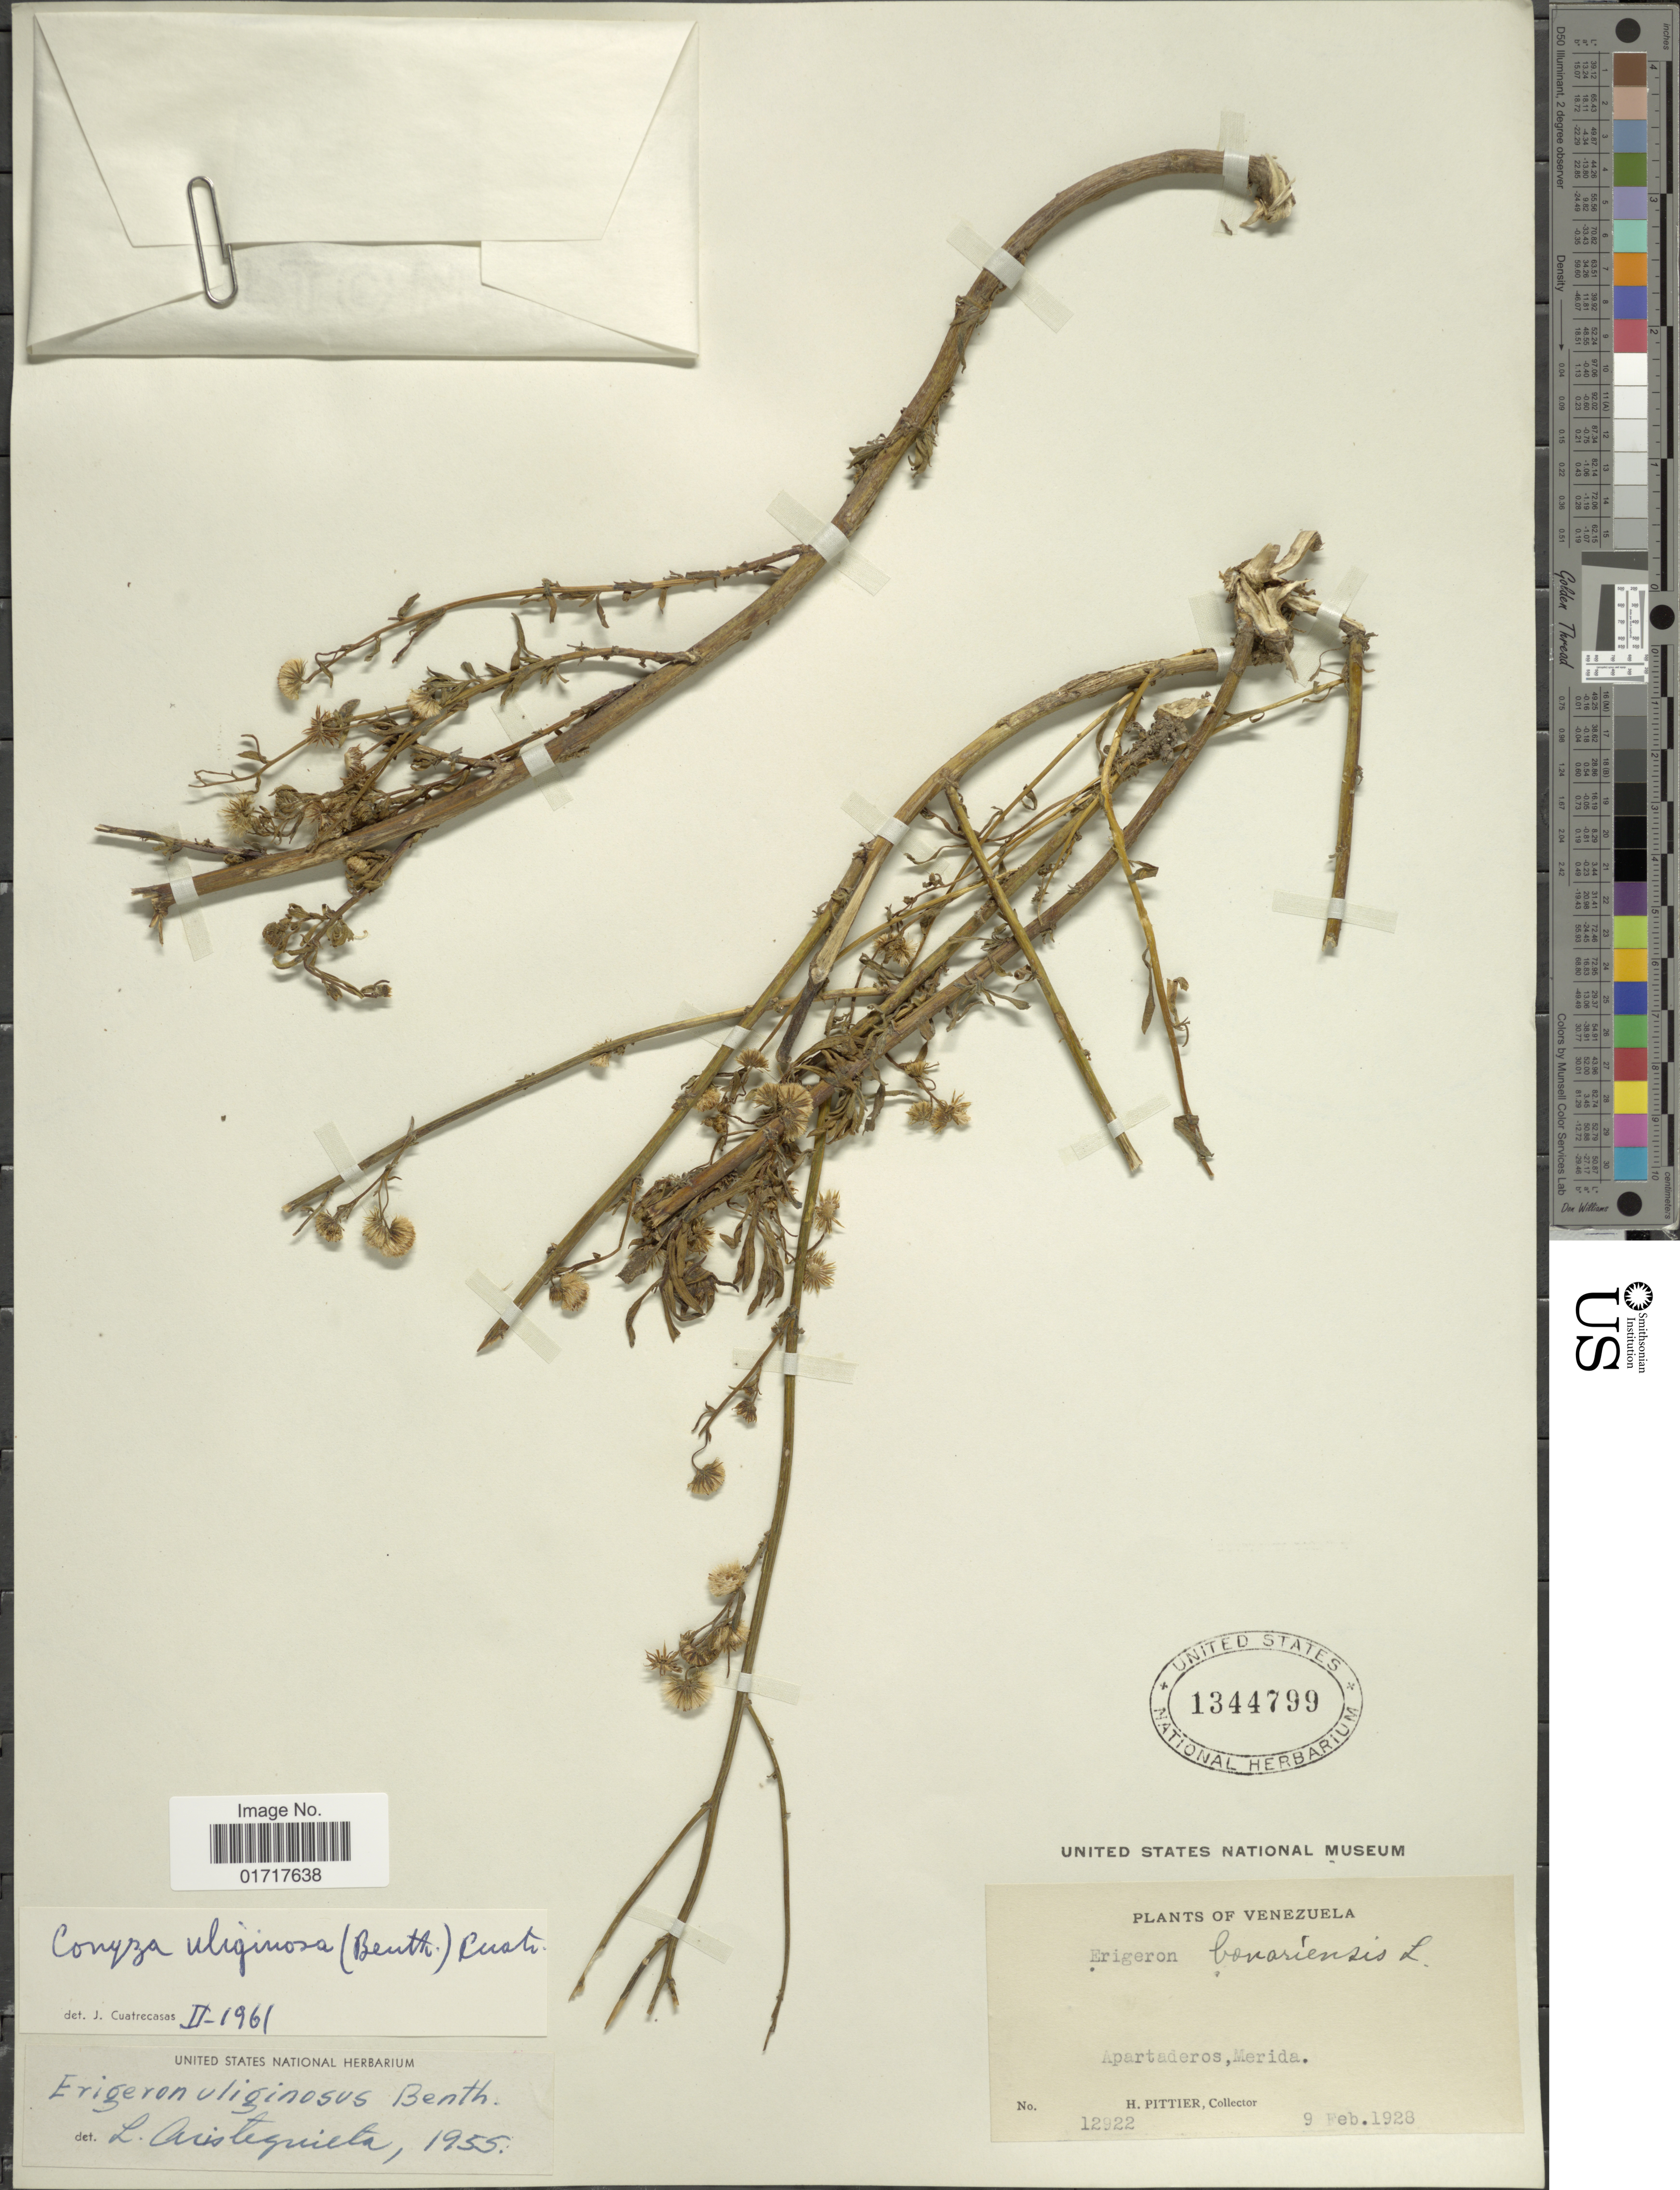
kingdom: Plantae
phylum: Tracheophyta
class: Magnoliopsida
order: Asterales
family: Asteraceae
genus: Conyza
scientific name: Conyza uliginosa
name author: (Benth.) Cuatrec.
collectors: H. F. Pittier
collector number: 12922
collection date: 1928-02-09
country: Venezuela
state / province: Mérida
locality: Apartaderos, Merida.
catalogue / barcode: US 1344799